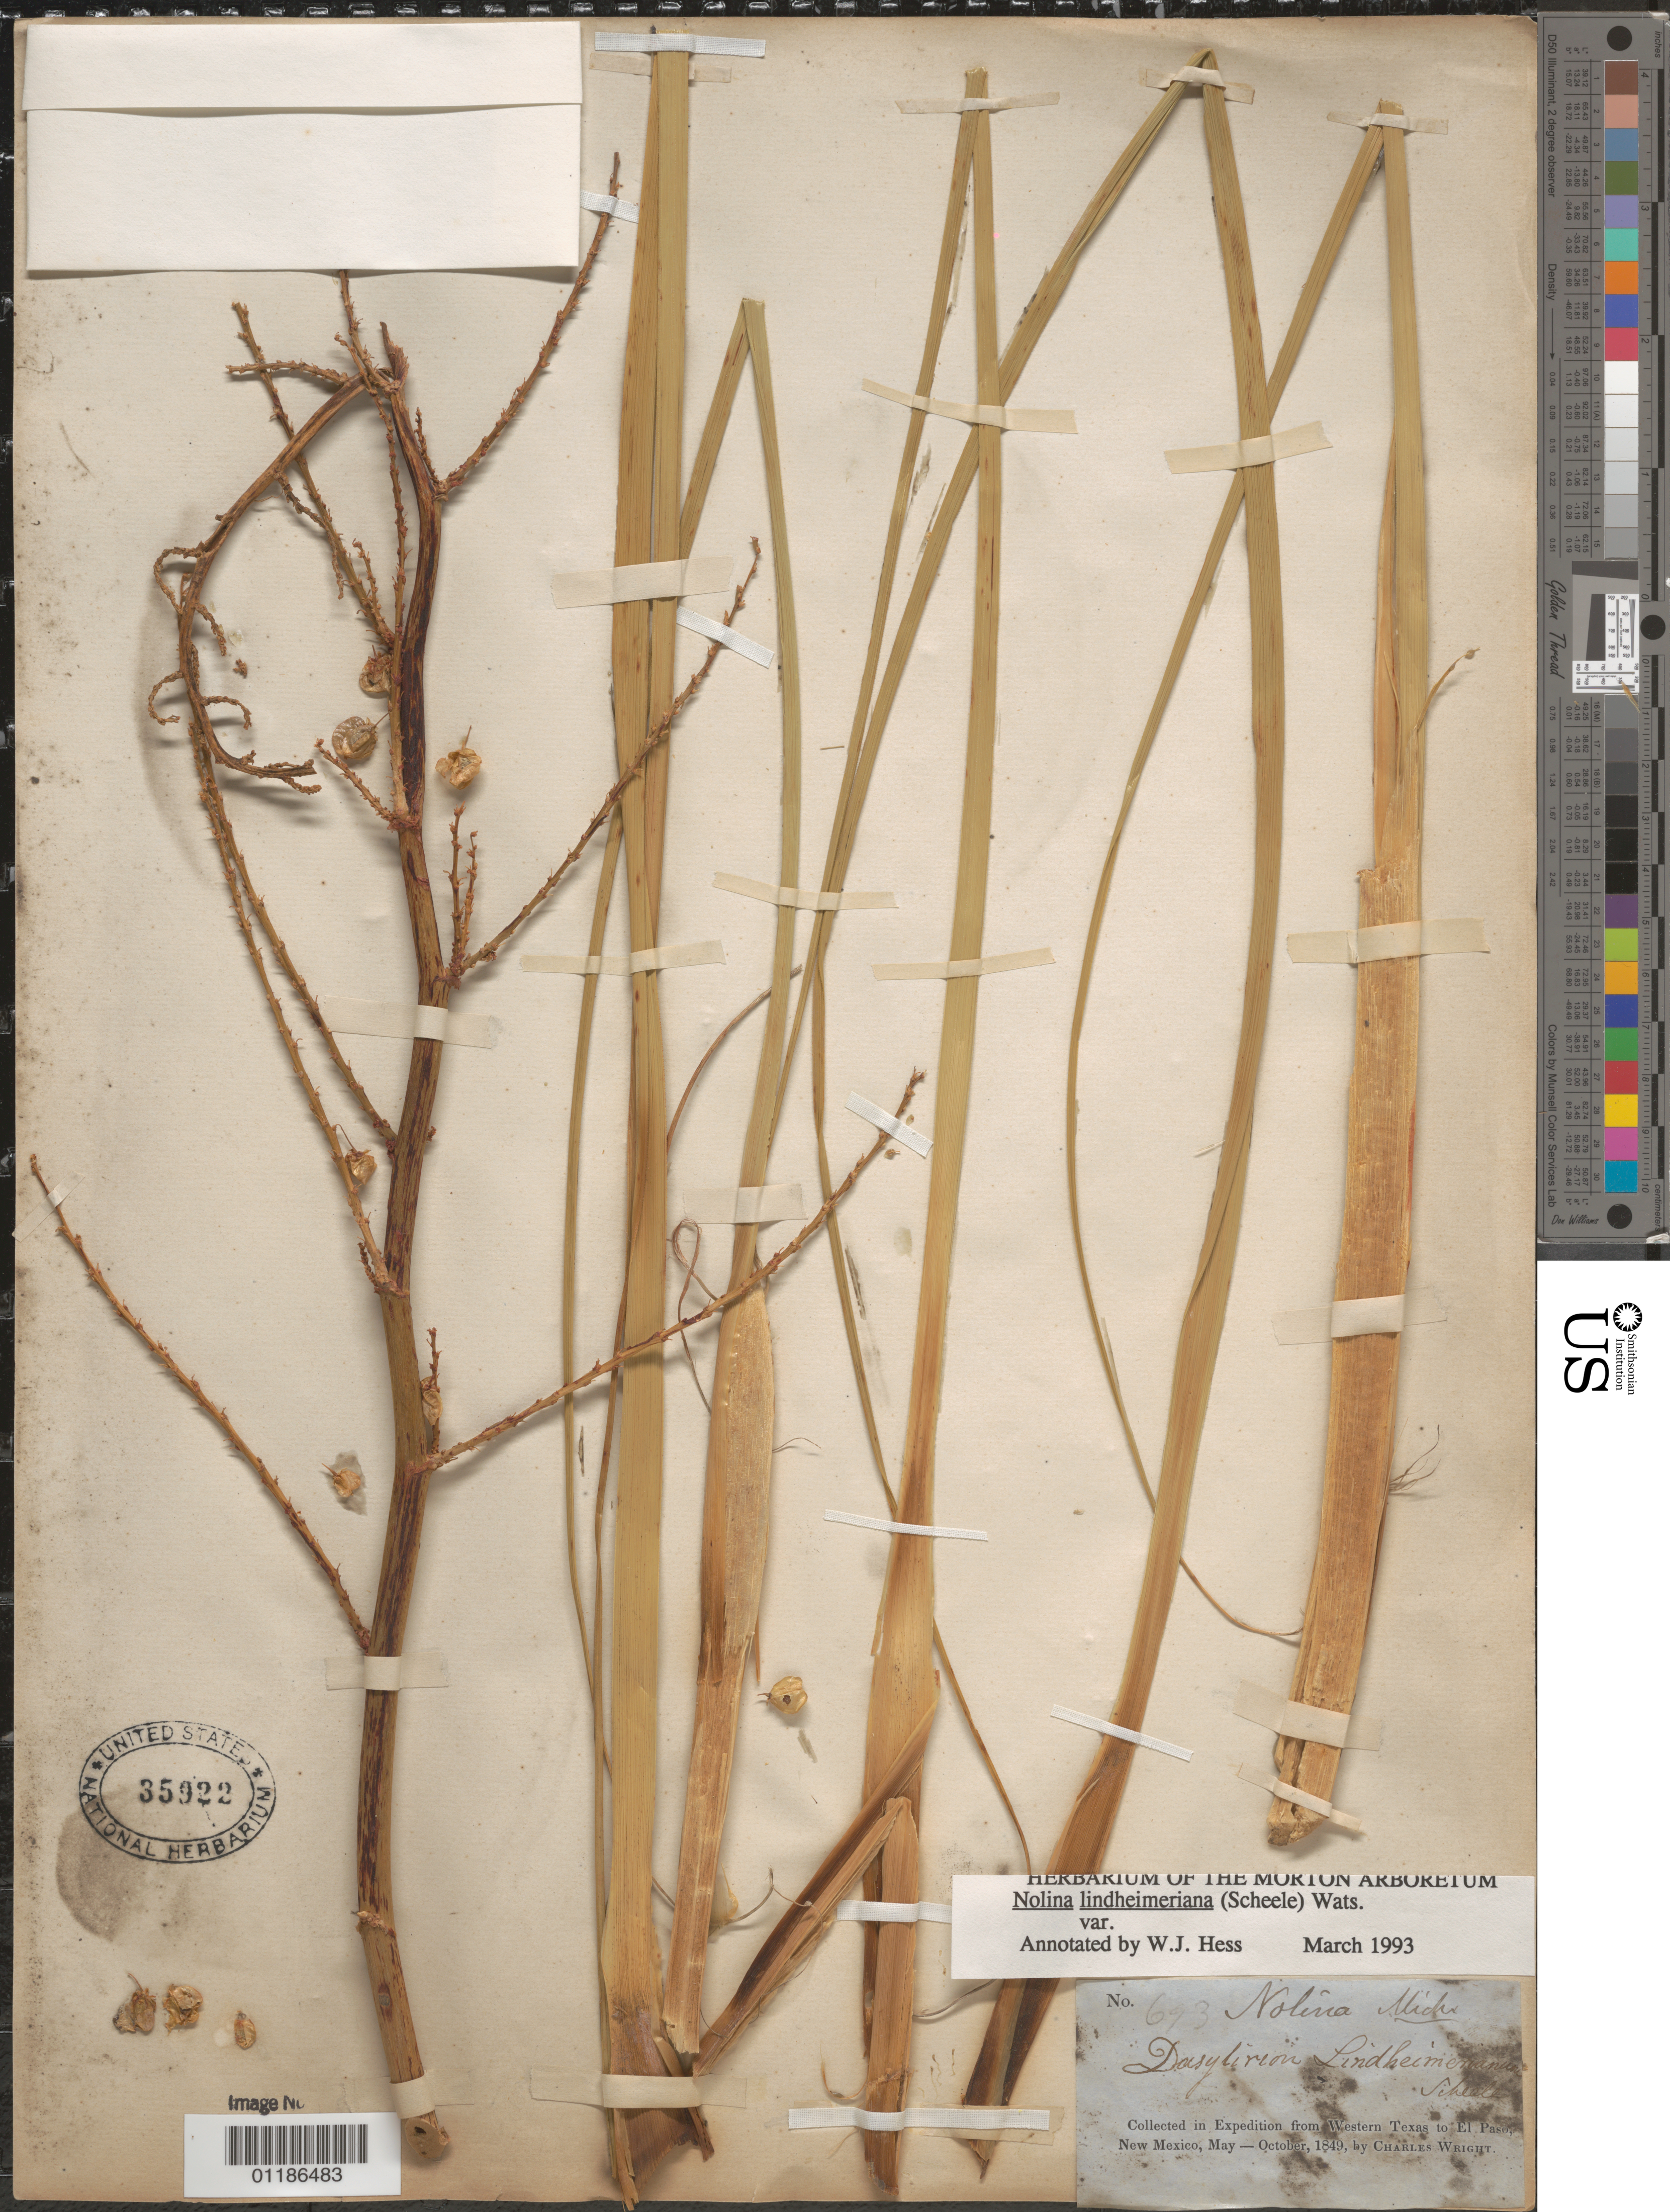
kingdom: Plantae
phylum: Tracheophyta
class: Liliopsida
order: Asparagales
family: Asparagaceae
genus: Nolina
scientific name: Nolina lindheimeriana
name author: (Scheele) S. Watson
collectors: C. Wright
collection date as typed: May 1849 to Oct 1849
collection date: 1849-05/1849-10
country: United States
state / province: New Mexico / Texas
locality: from Western Texas to El Paso, New Mexico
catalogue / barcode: US 35922